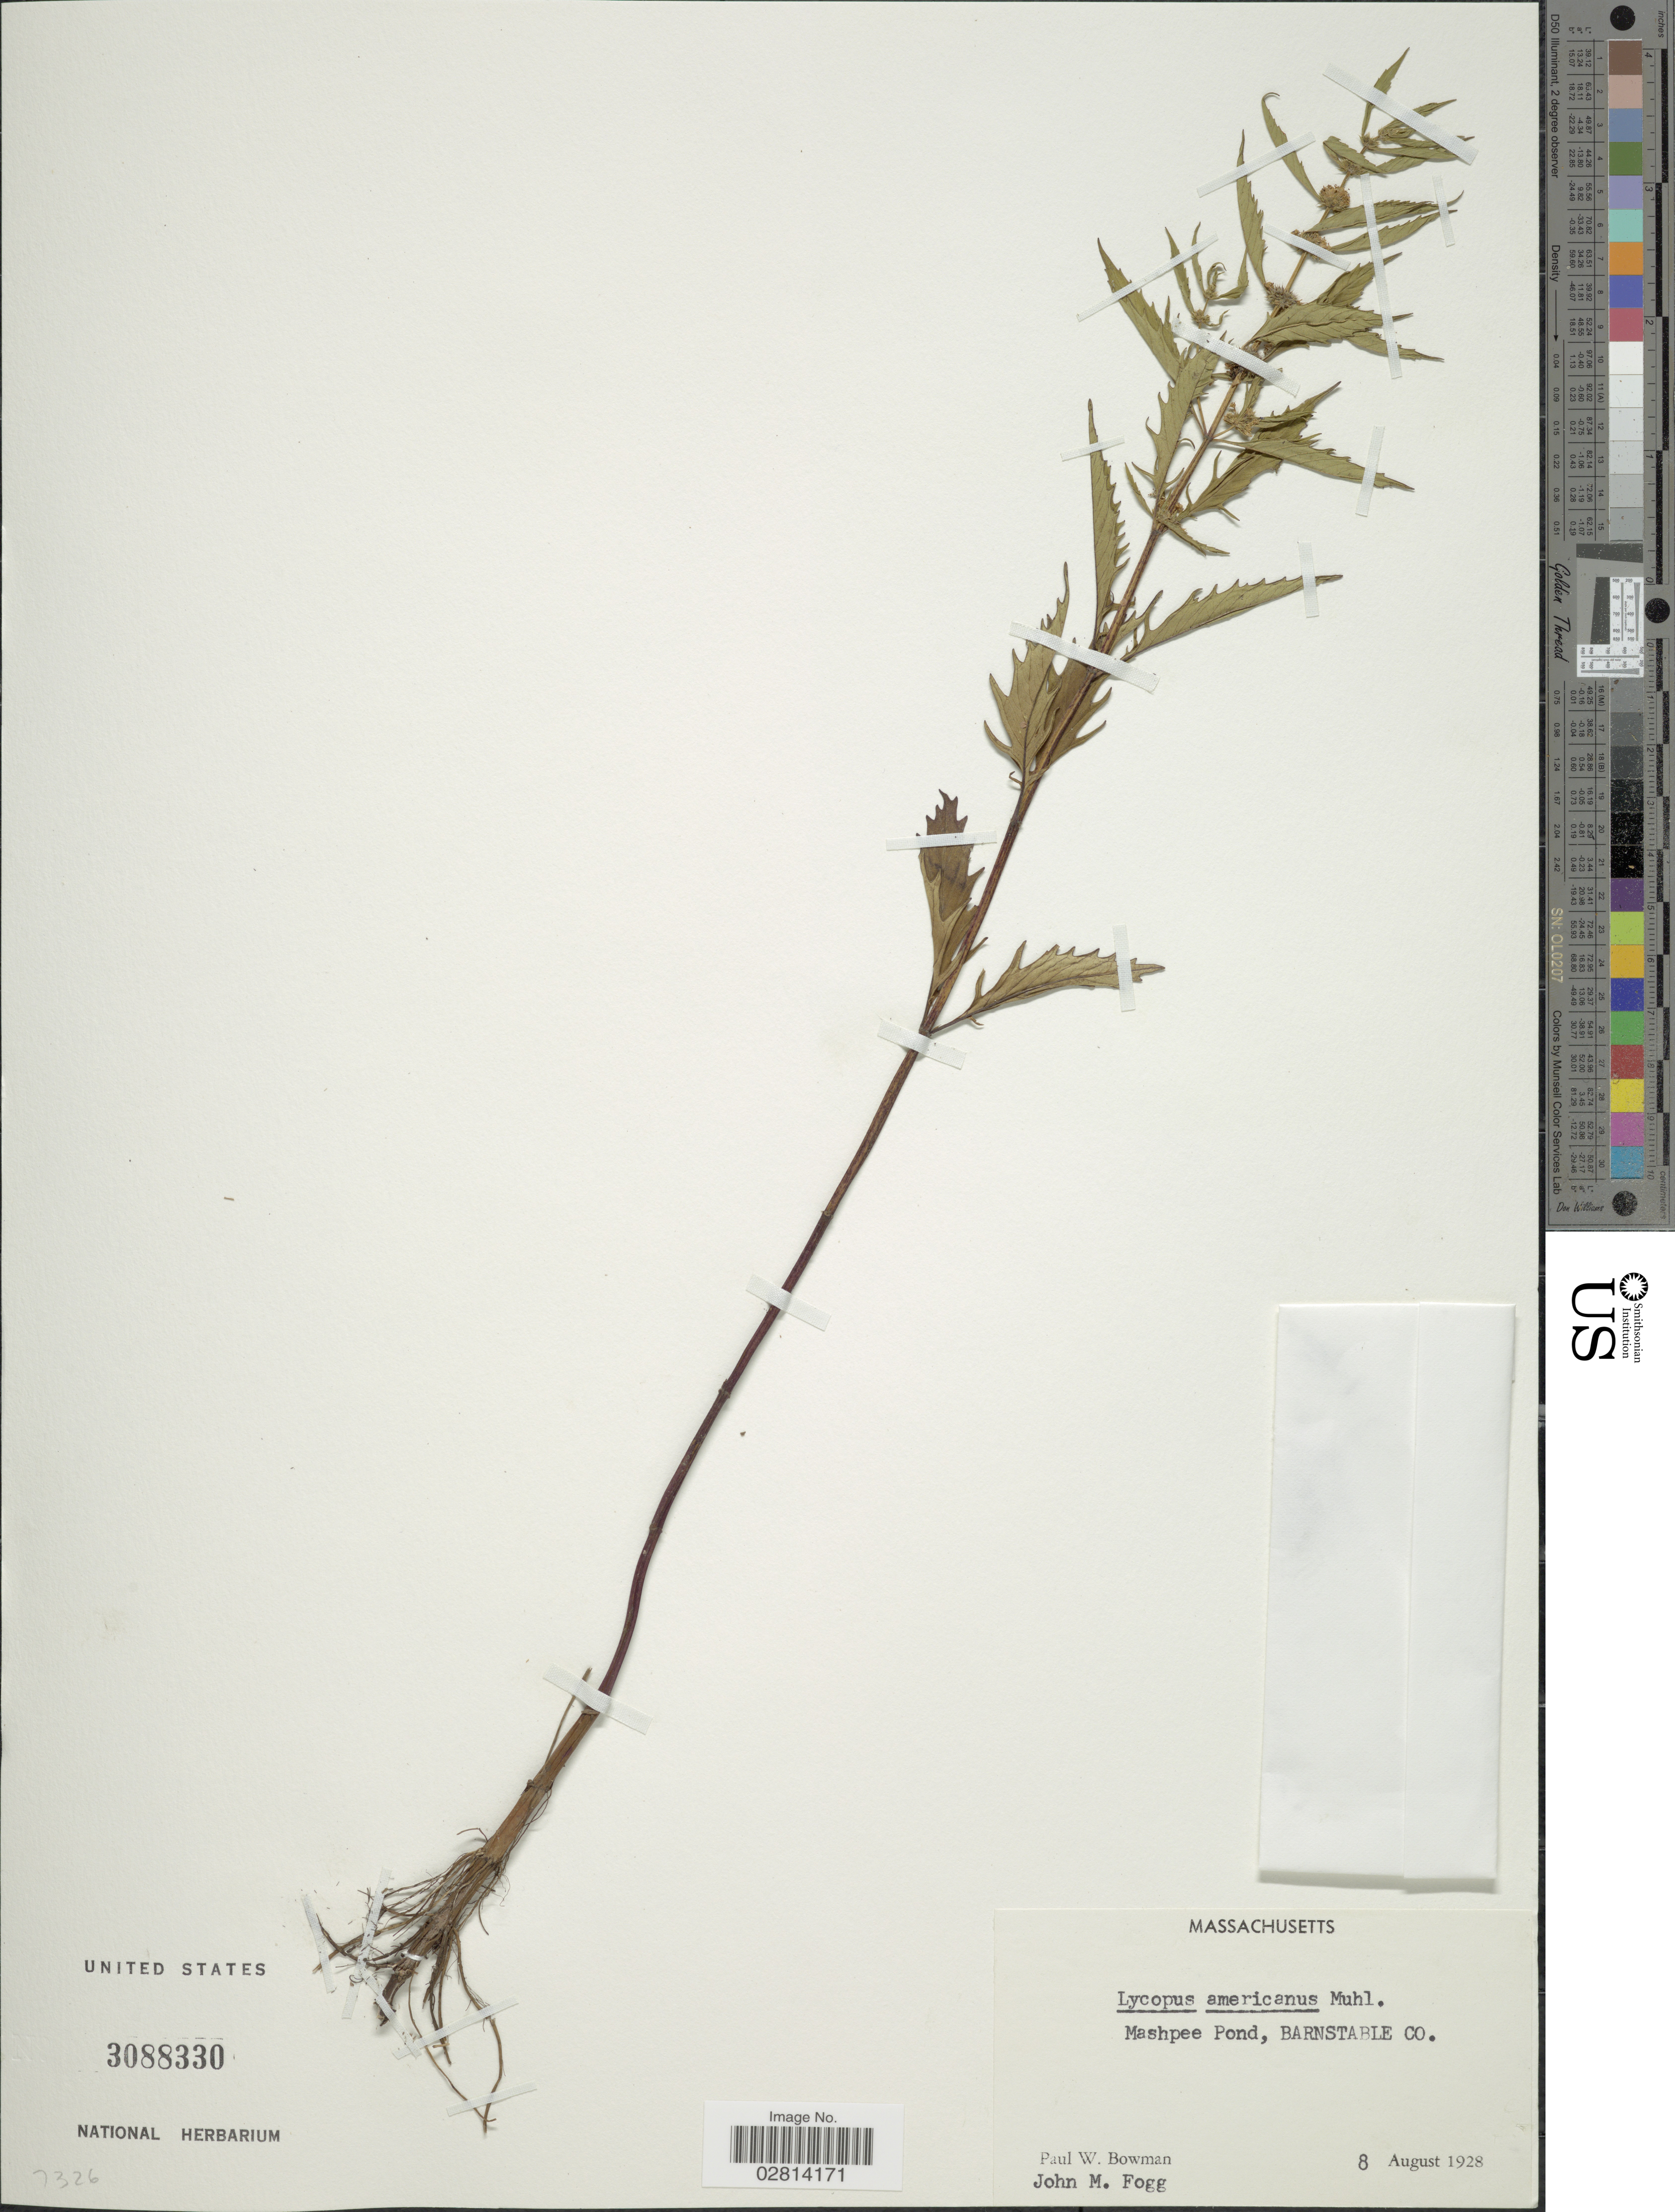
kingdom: Plantae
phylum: Tracheophyta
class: Magnoliopsida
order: Lamiales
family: Lamiaceae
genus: Lycopus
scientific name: Lycopus americanus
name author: Muhl. ex W.P.C. Barton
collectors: P. Bowman & J. Fogg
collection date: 1928-08-08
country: United States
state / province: Massachusetts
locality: Mashpee Pond, Barnstable Co.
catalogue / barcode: US 3088330